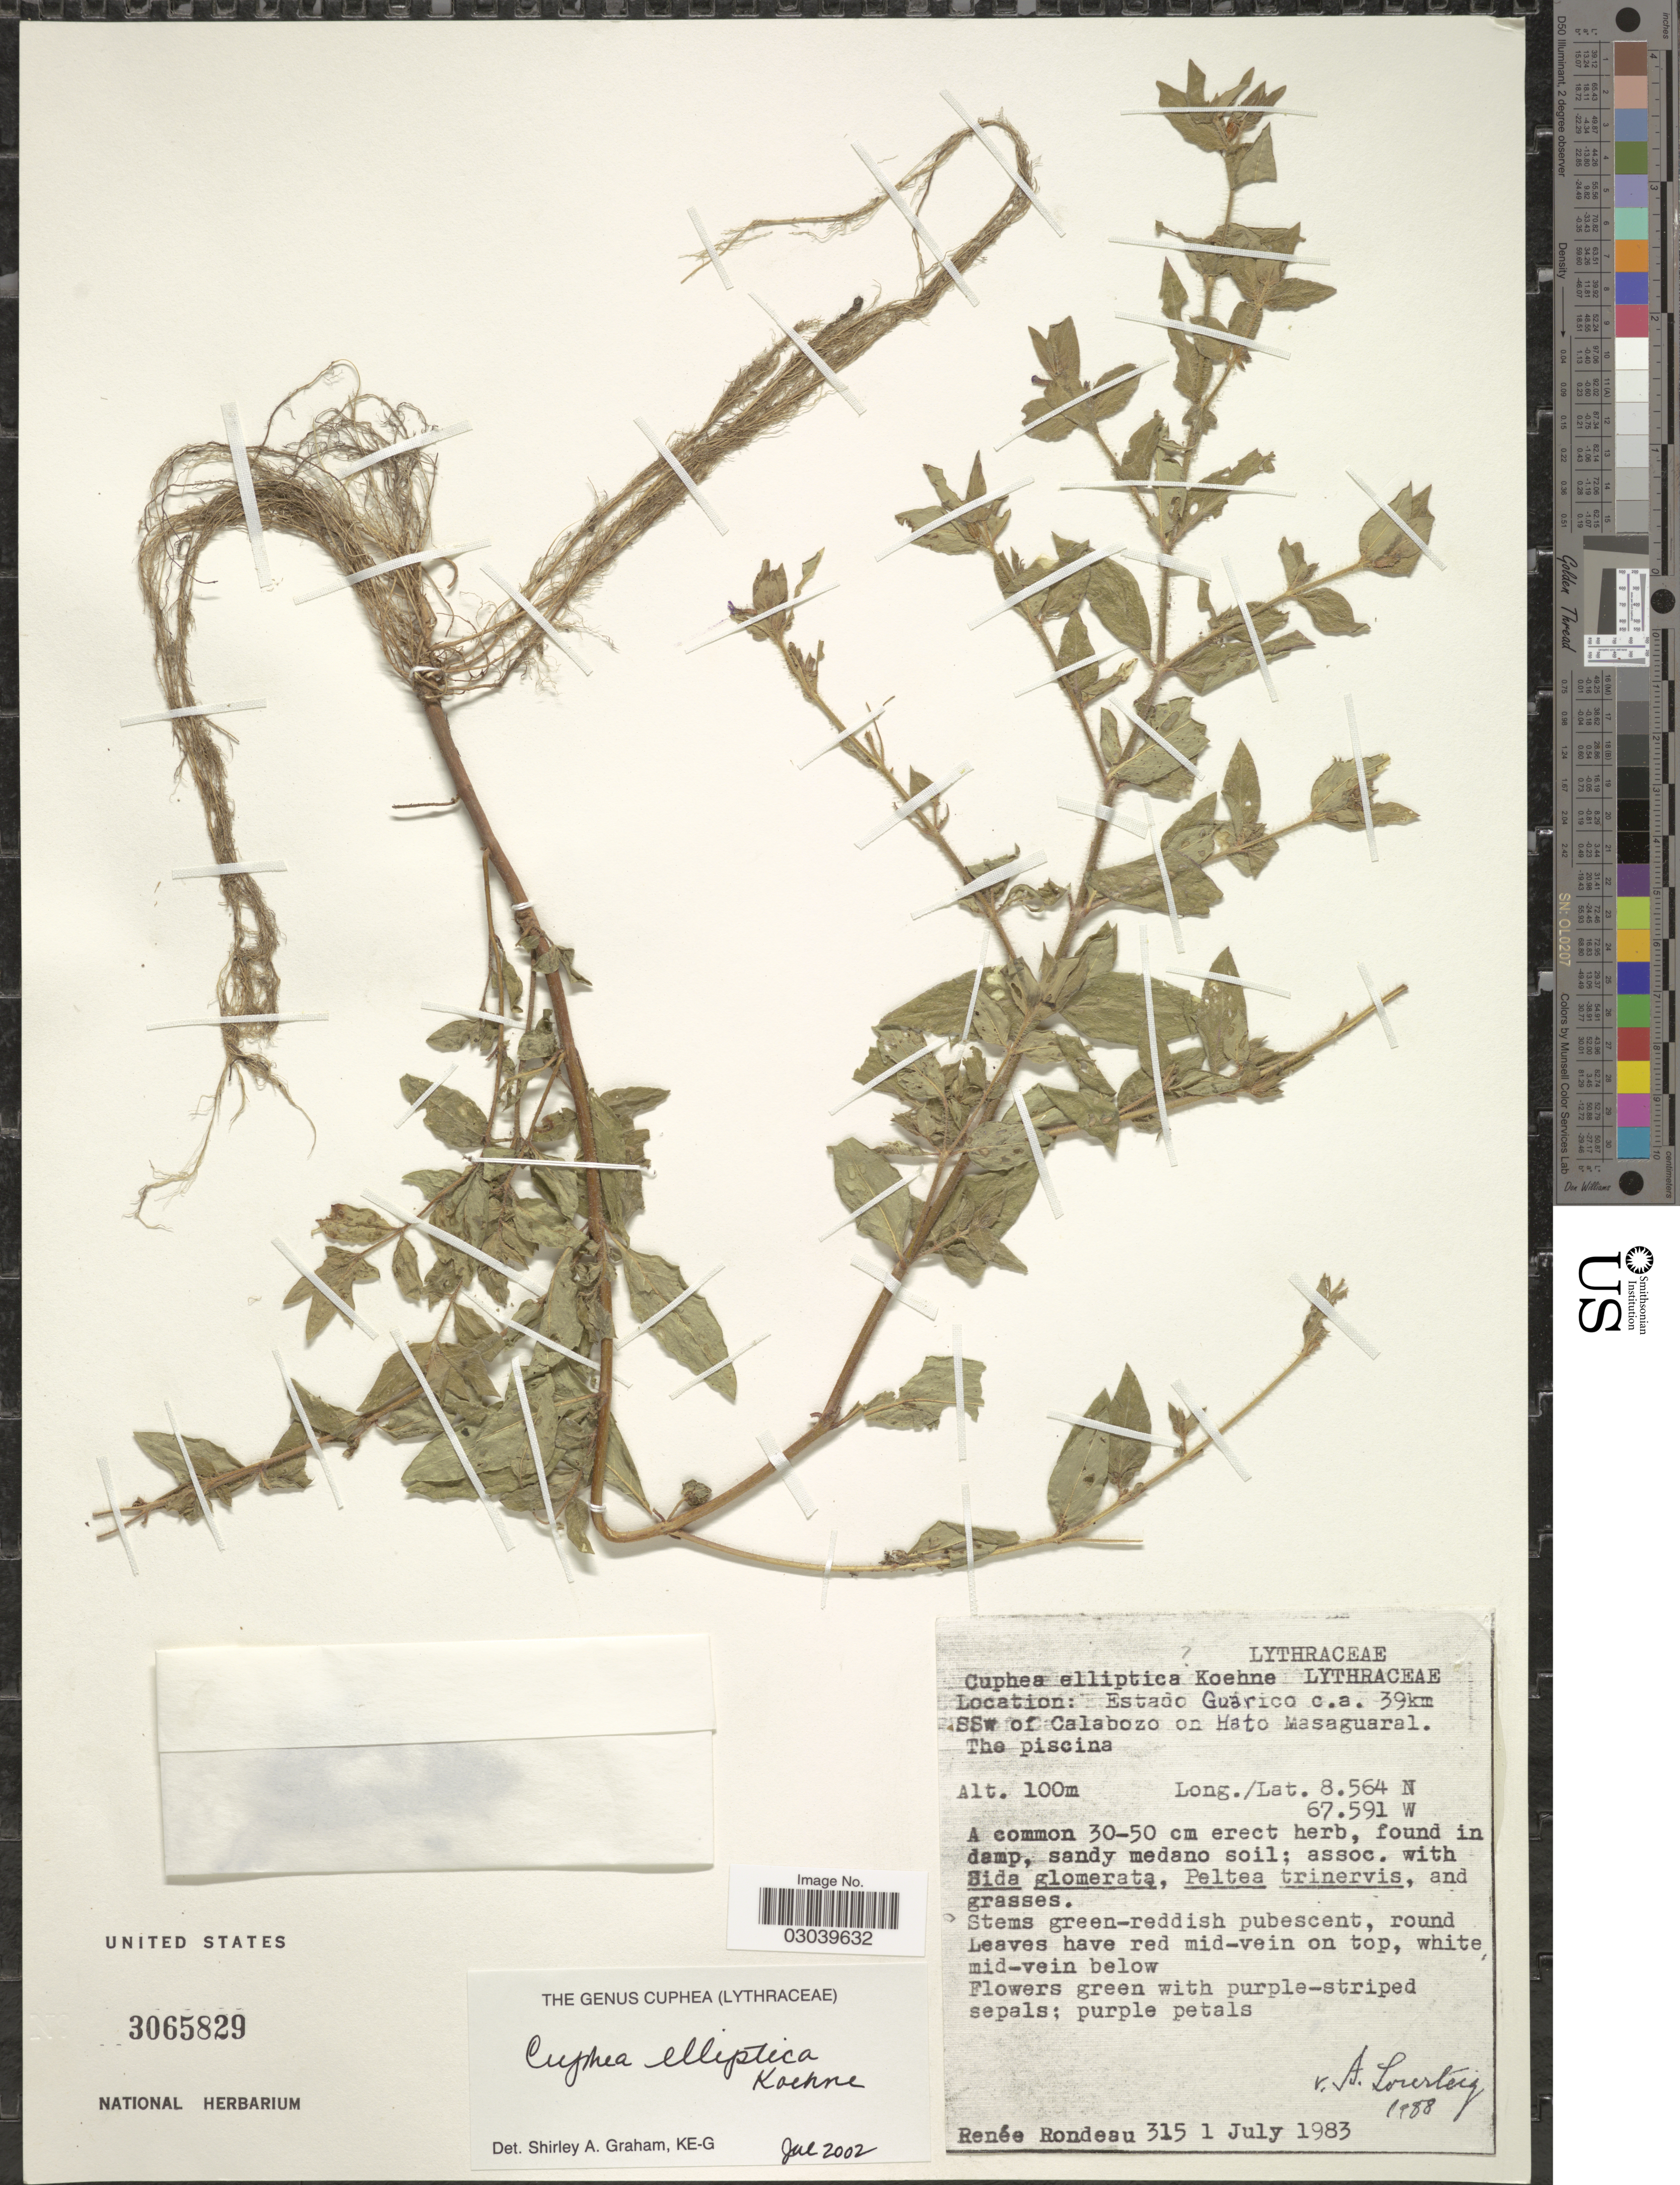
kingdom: Plantae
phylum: Tracheophyta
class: Magnoliopsida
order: Myrtales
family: Lythraceae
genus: Cuphea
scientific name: Cuphea elliptica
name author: Koehne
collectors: R. Rondeau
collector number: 315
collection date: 1983-07-01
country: Venezuela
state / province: Guárico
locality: C.a. 39 km SSW of Calabozo on Hato Masaguaral. The piscina.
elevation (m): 100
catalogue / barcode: US 3065829